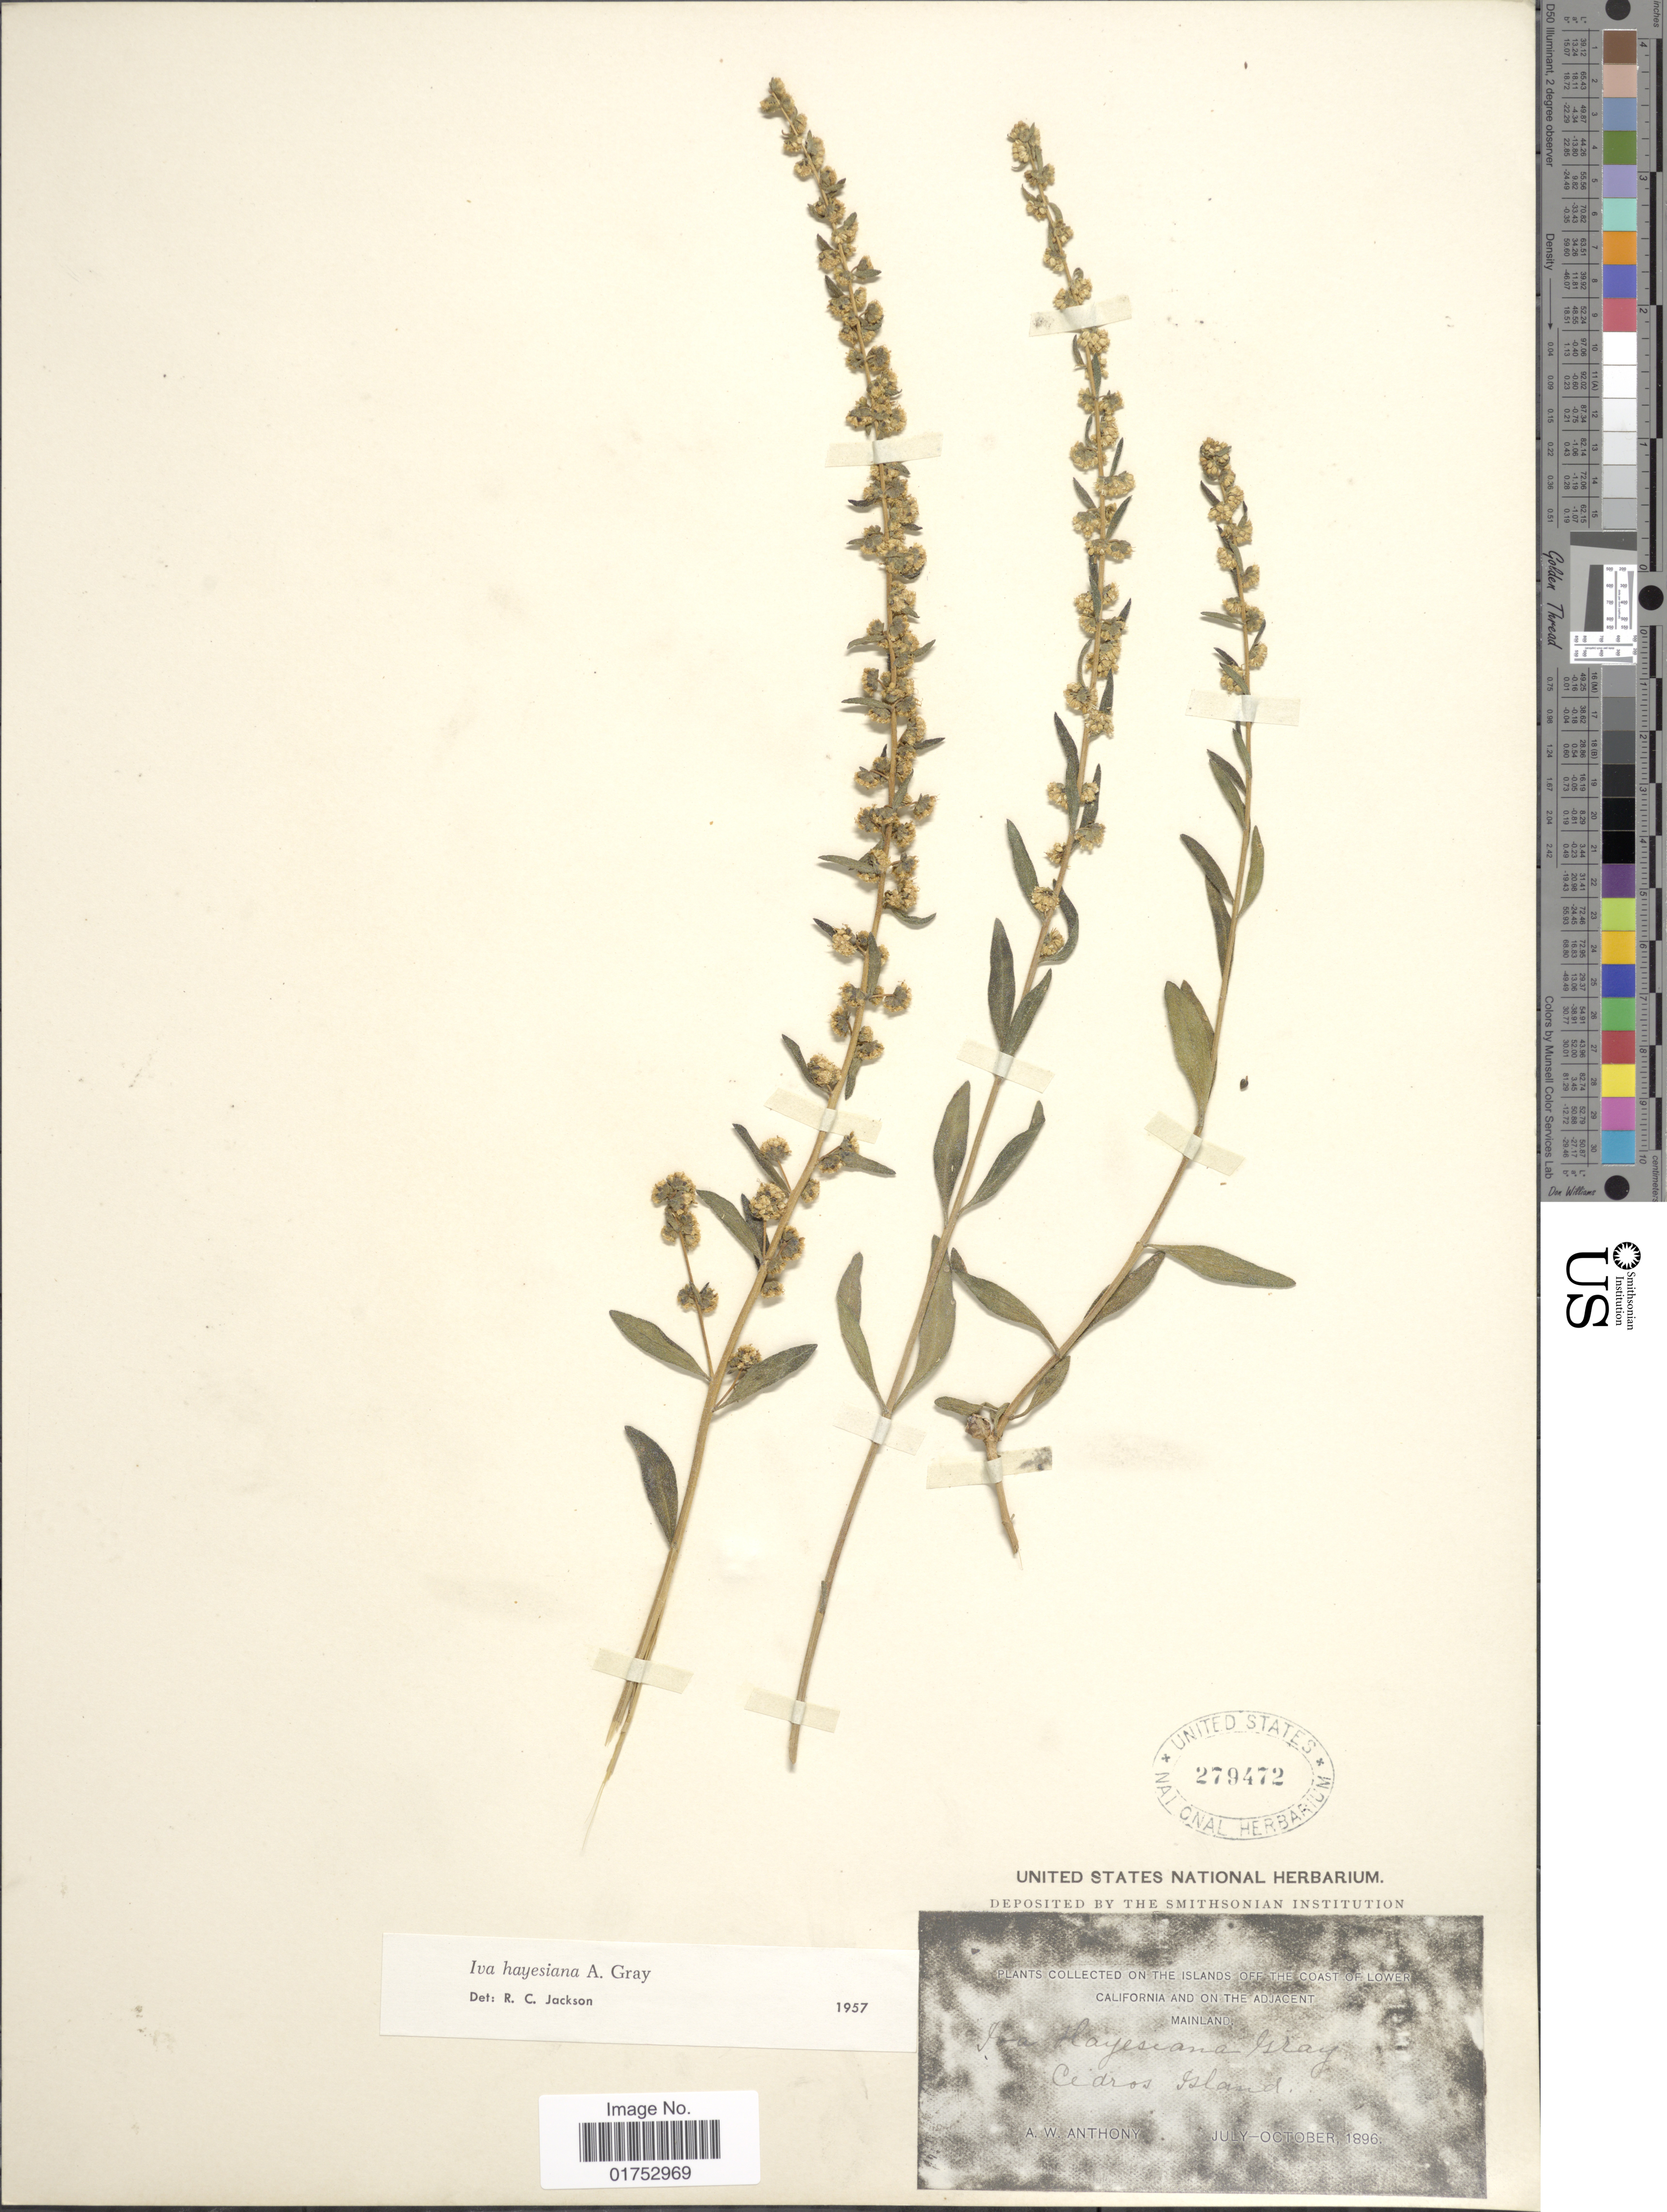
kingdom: Plantae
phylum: Tracheophyta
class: Magnoliopsida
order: Asterales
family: Asteraceae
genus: Iva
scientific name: Iva hayesiana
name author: A. Gray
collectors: A. W. Anthony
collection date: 1896-07/1896-10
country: Mexico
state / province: Baja California Norte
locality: Islands of the Coast Lower California and on the Adjacent, Mainland, Cedros Island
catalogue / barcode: US 279472